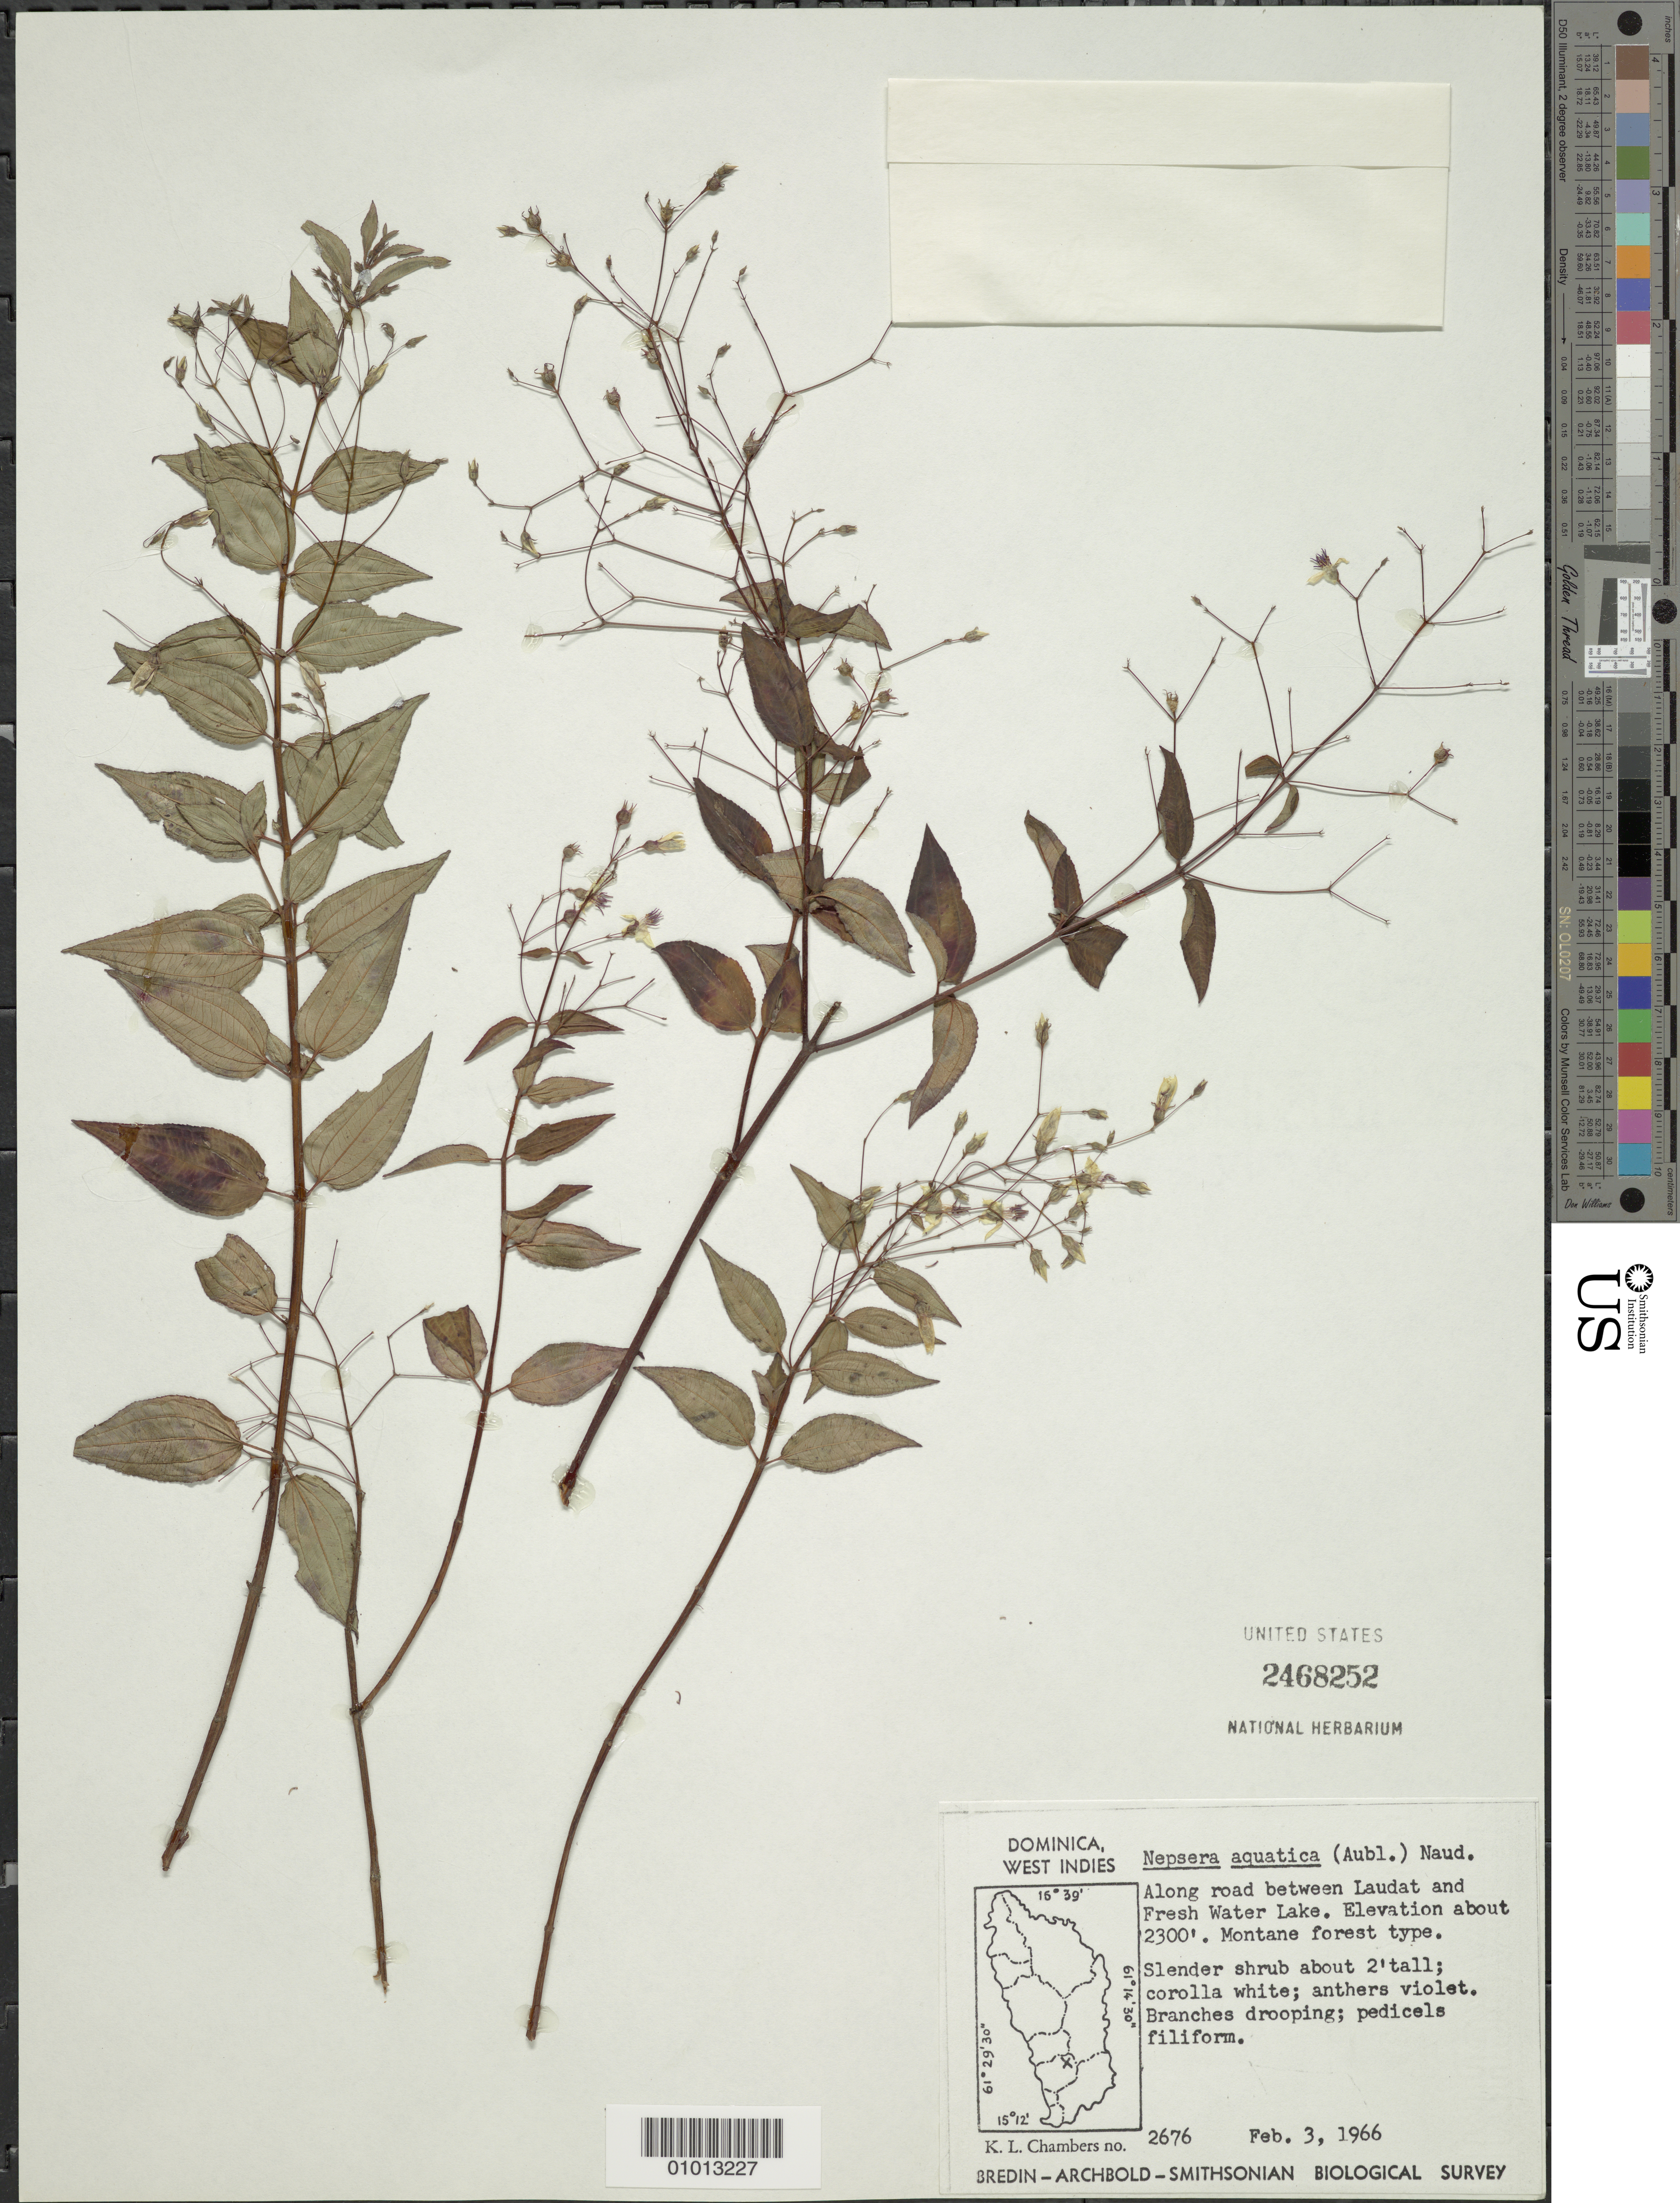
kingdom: Plantae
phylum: Tracheophyta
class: Magnoliopsida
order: Myrtales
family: Melastomataceae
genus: Nepsera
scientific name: Nepsera aquatica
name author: (Aubl.) Naudin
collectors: K. L. Chambers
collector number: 2676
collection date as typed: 03 Feb 1966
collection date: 1966-02-03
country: Dominica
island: Dominica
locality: Road between Laudat and Fresh Water Lake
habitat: Montane forest type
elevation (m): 701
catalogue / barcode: US 2468252